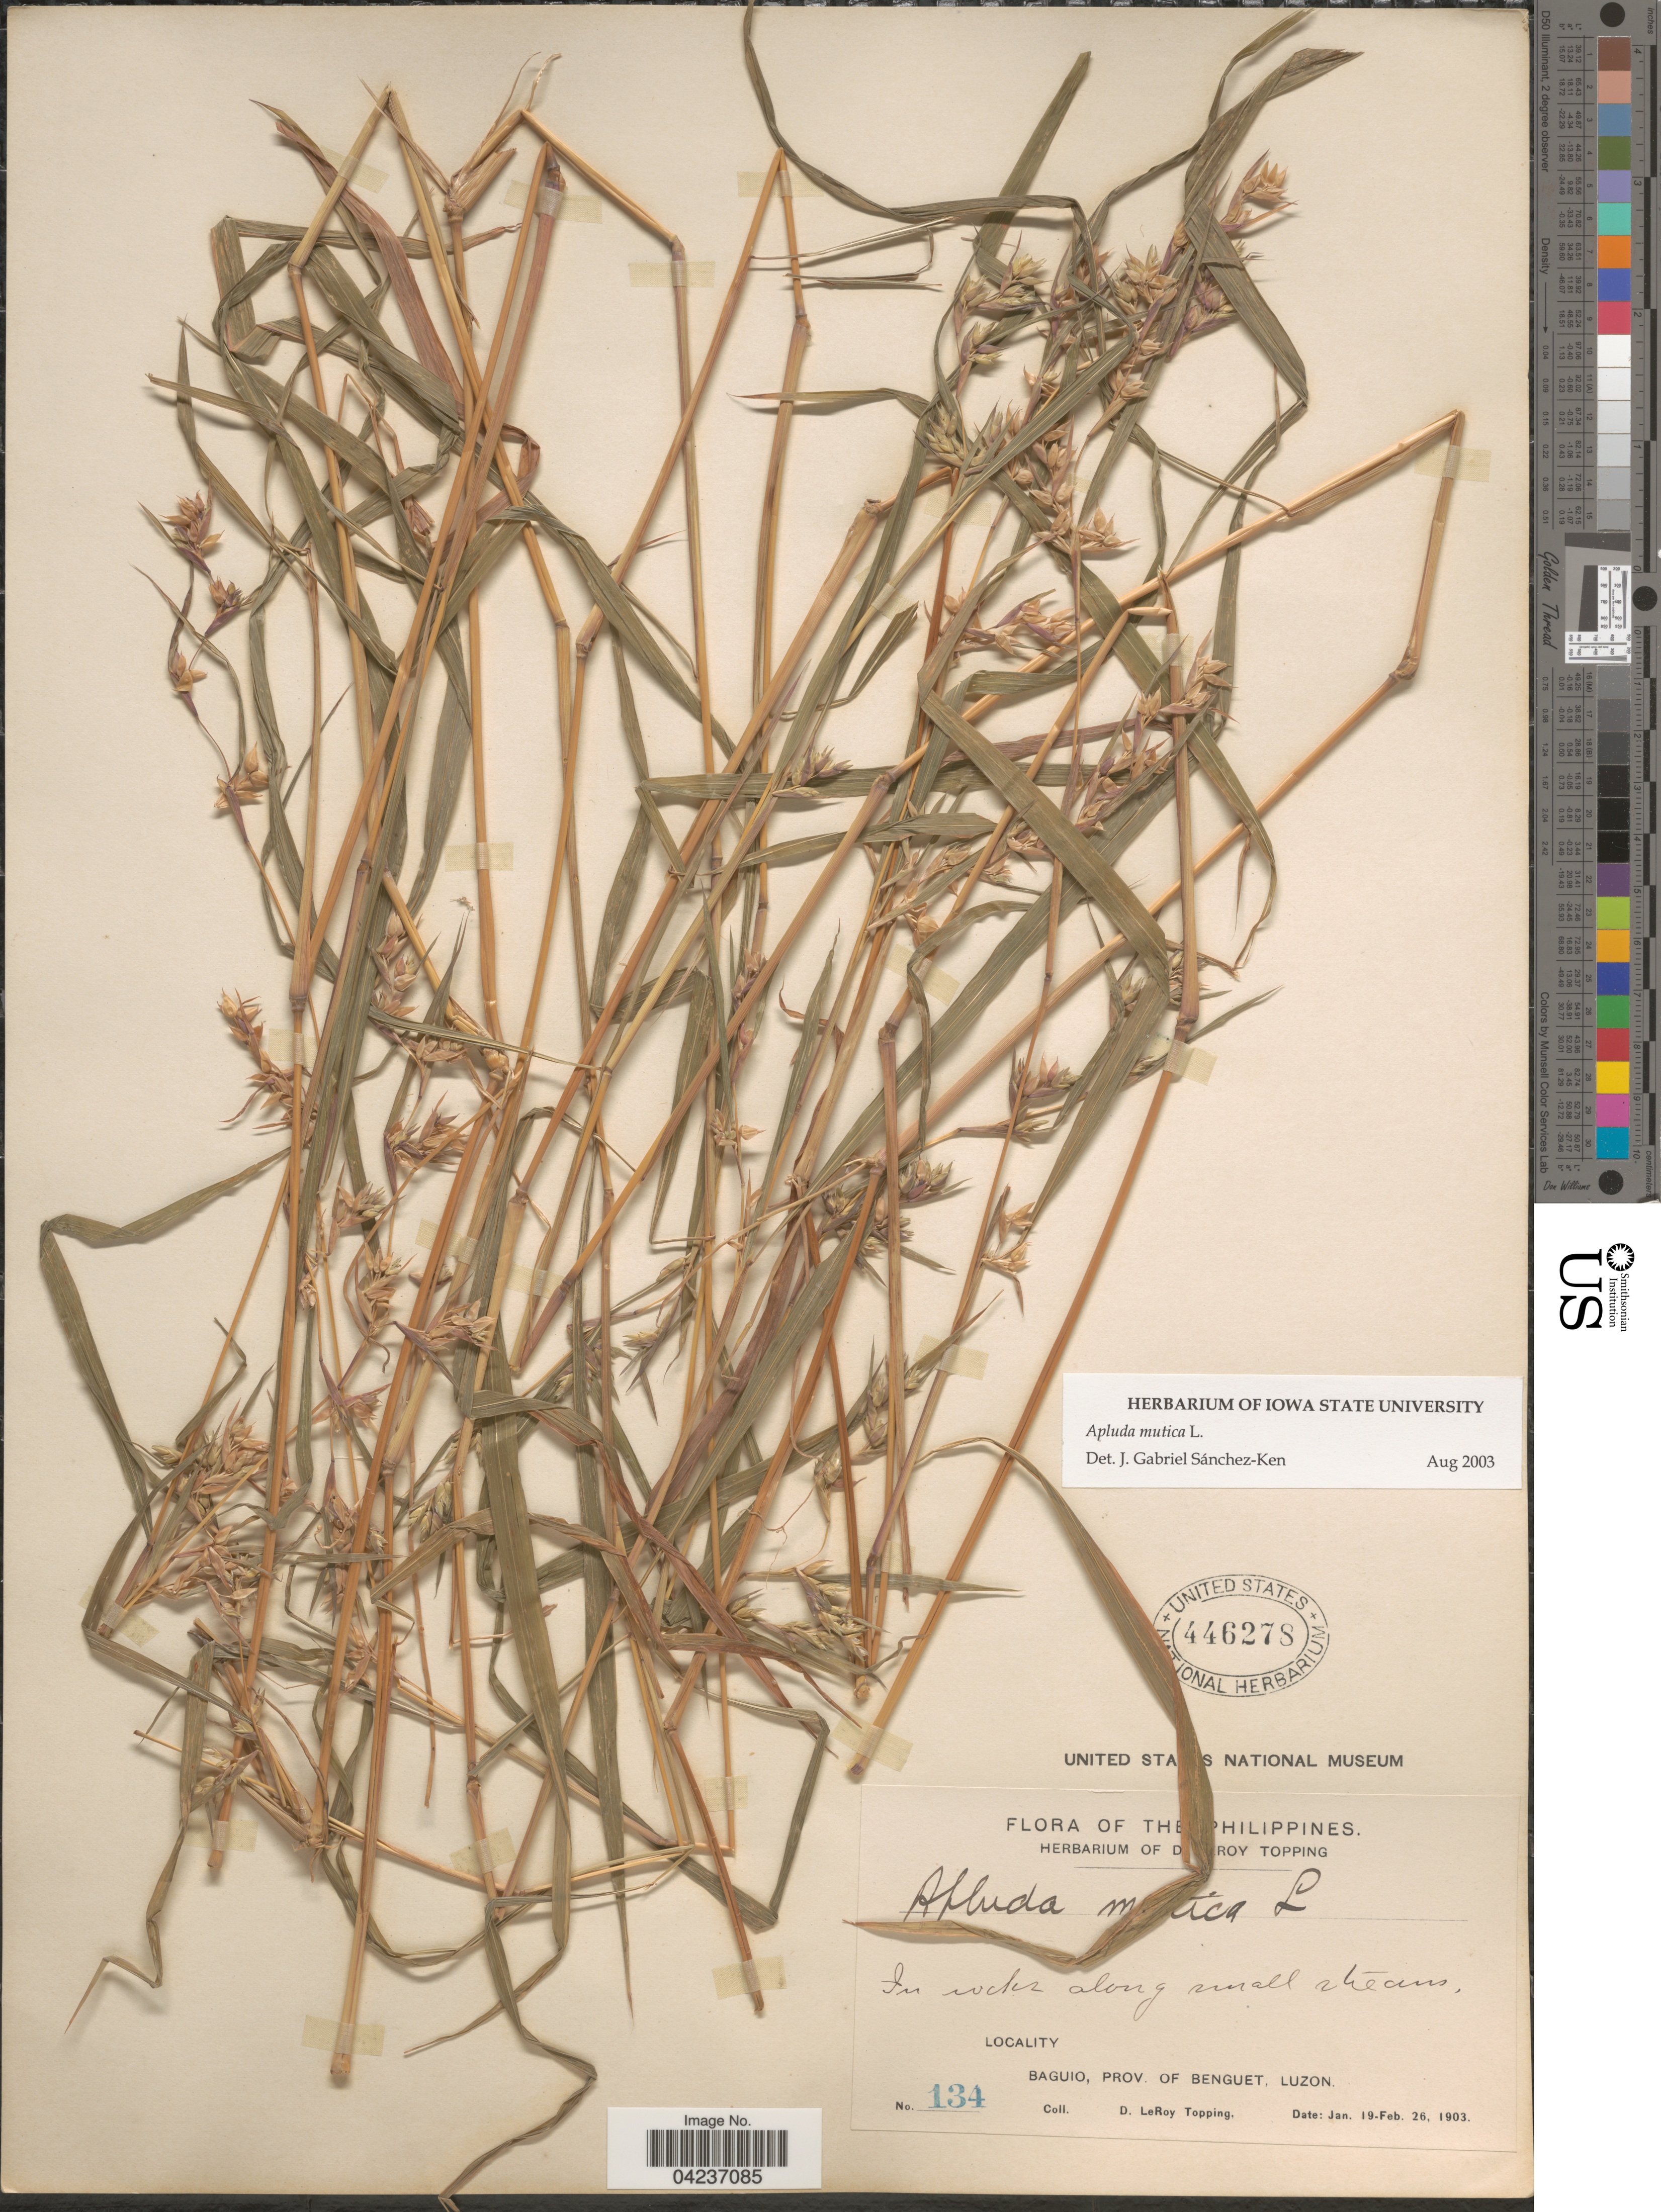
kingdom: Plantae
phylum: Tracheophyta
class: Liliopsida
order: Poales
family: Poaceae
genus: Apluda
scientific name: Apluda mutica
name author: L.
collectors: D. L. Topping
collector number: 134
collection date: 1903-01-19/1903-02-26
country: Philippines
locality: Baguio, Prov. of Benguet, Luzon.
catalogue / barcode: US 446278